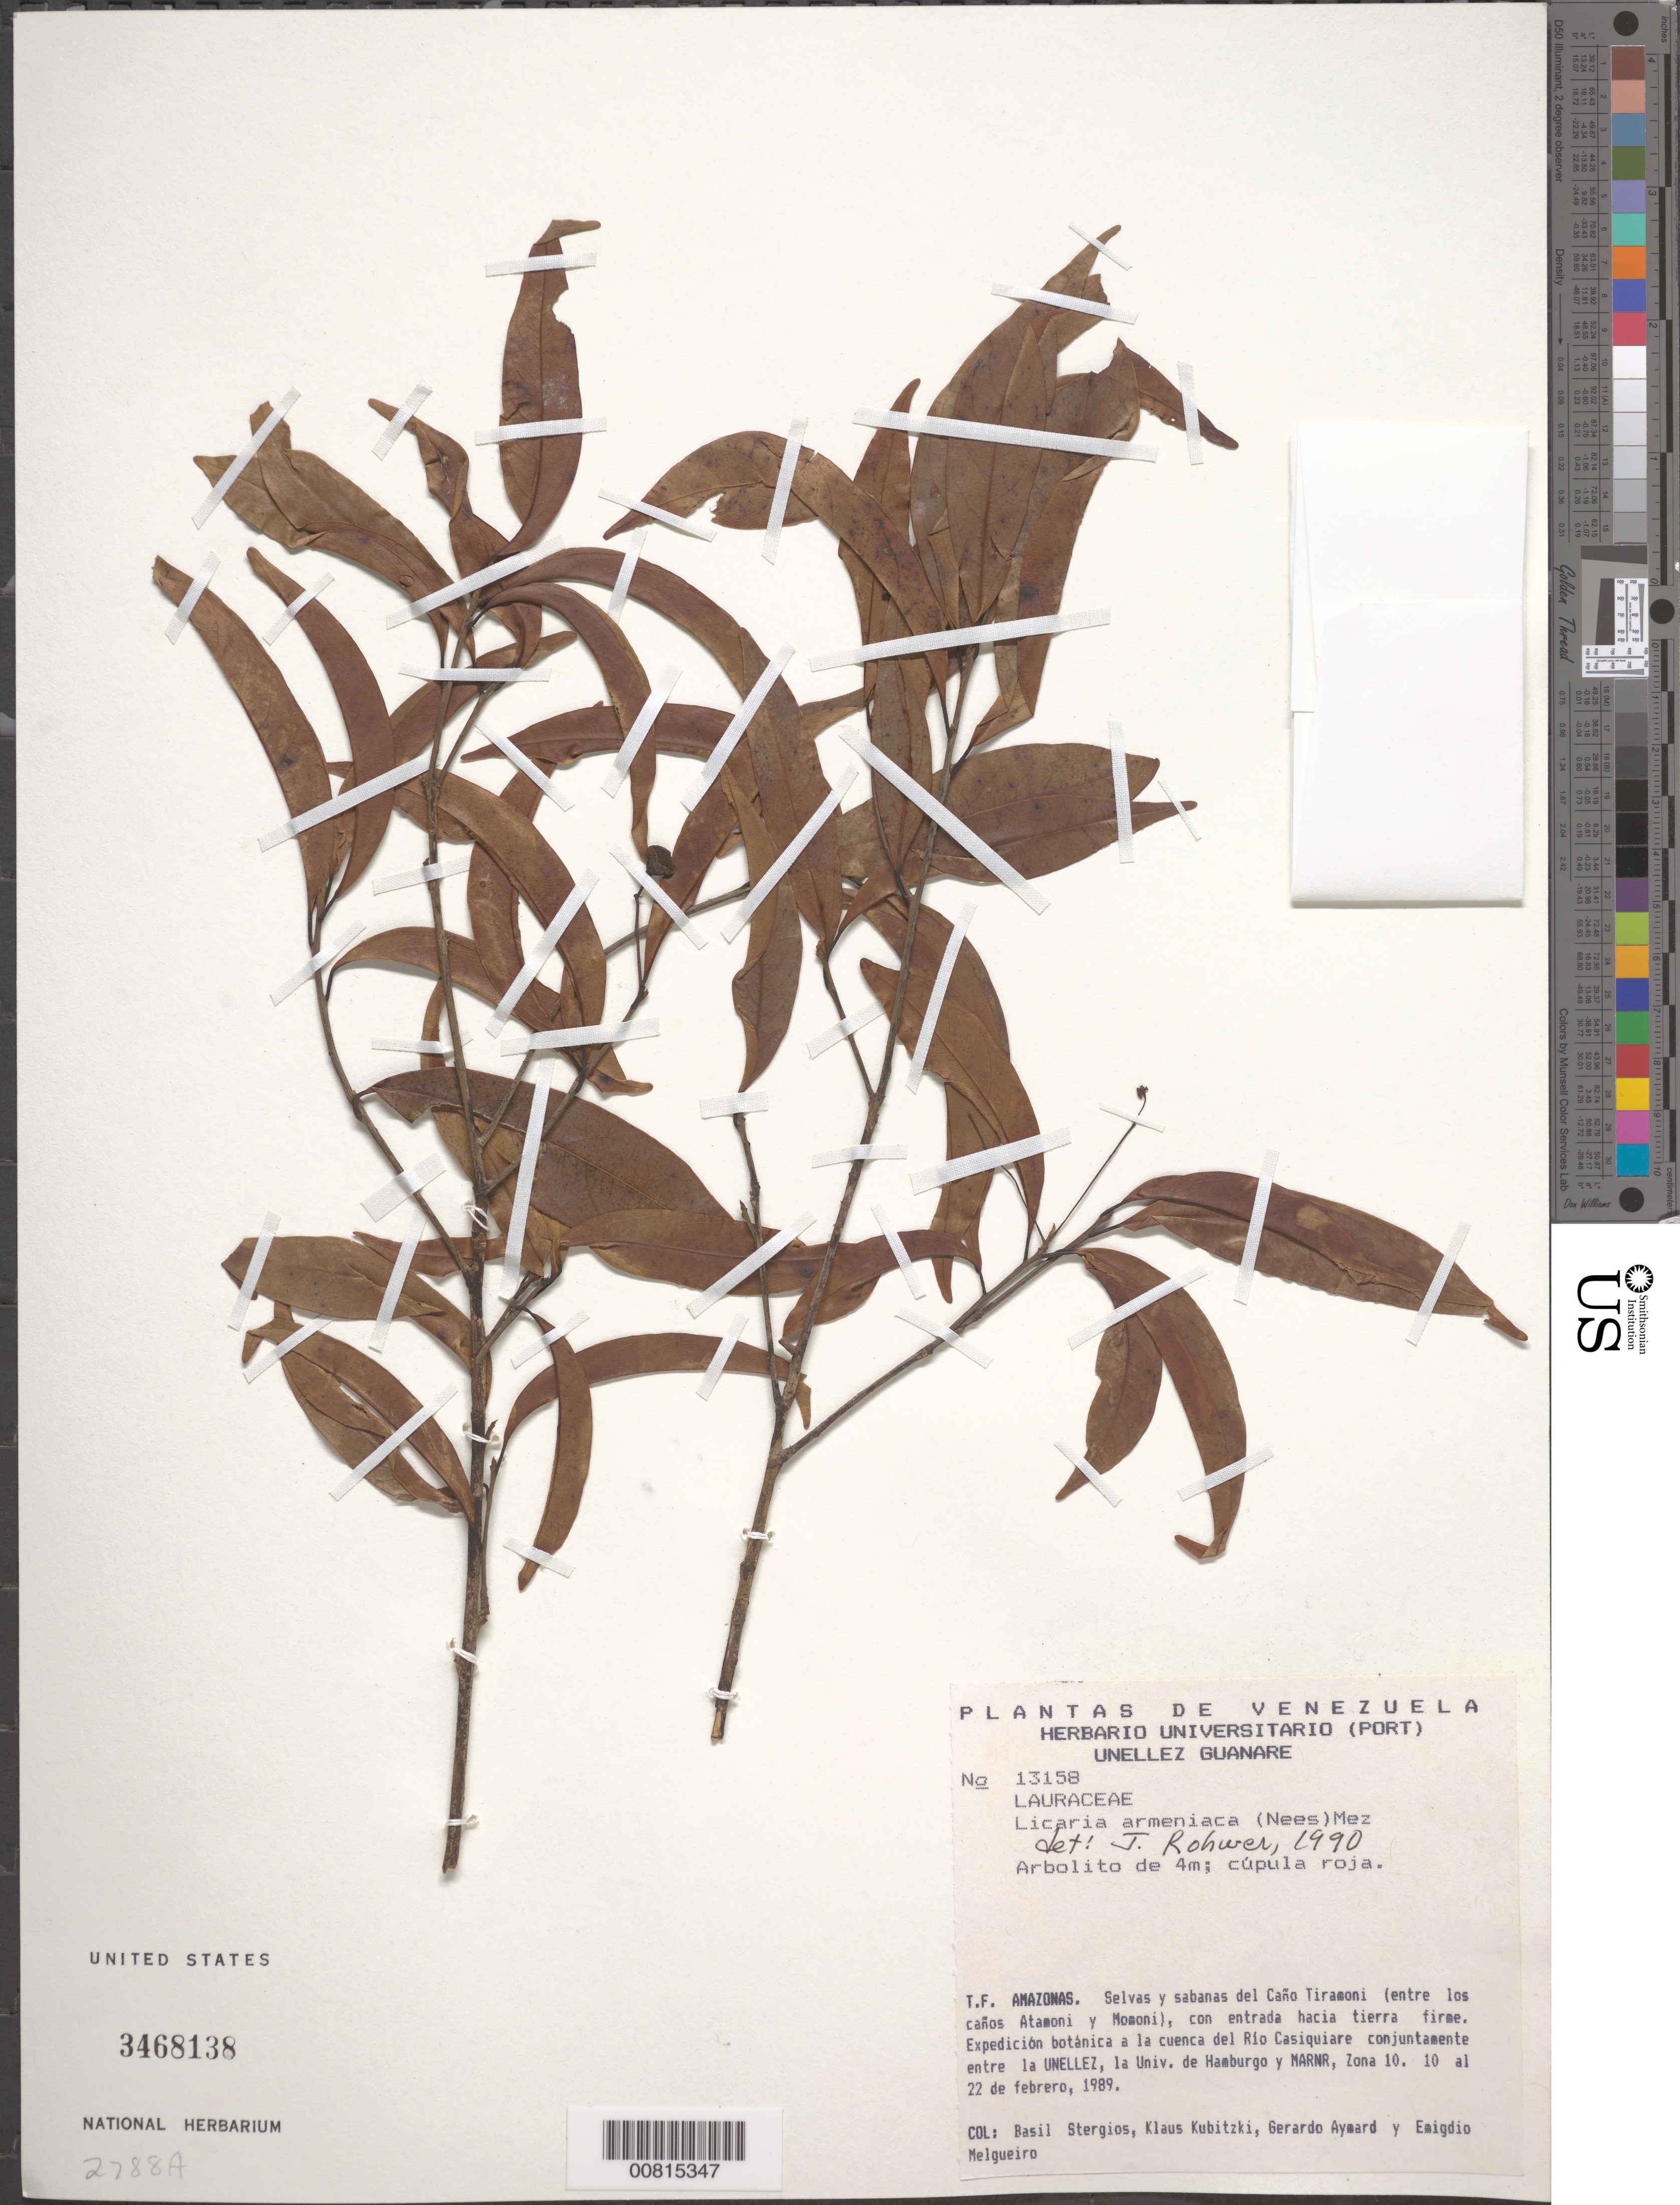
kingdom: Plantae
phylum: Tracheophyta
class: Magnoliopsida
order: Laurales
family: Lauraceae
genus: Licaria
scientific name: Licaria armeniaca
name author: (Nees) Kosterm.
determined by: Rohwer, J. G.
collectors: B. G. Stergios, K. Kubitzki, G. A. Aymard & E. Melgueiro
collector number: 13158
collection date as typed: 10-Feb-89 to 22-Feb-89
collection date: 1989-02-10/1989-02-22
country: Venezuela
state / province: Amazonas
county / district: Río Negro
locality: Río Casiquiare, Caño Tiramoni, entre el Caño Atamoni y Caño Momoni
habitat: Selvas y sabanas del cano, con entrada hacia tierra firme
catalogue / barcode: US 3468138